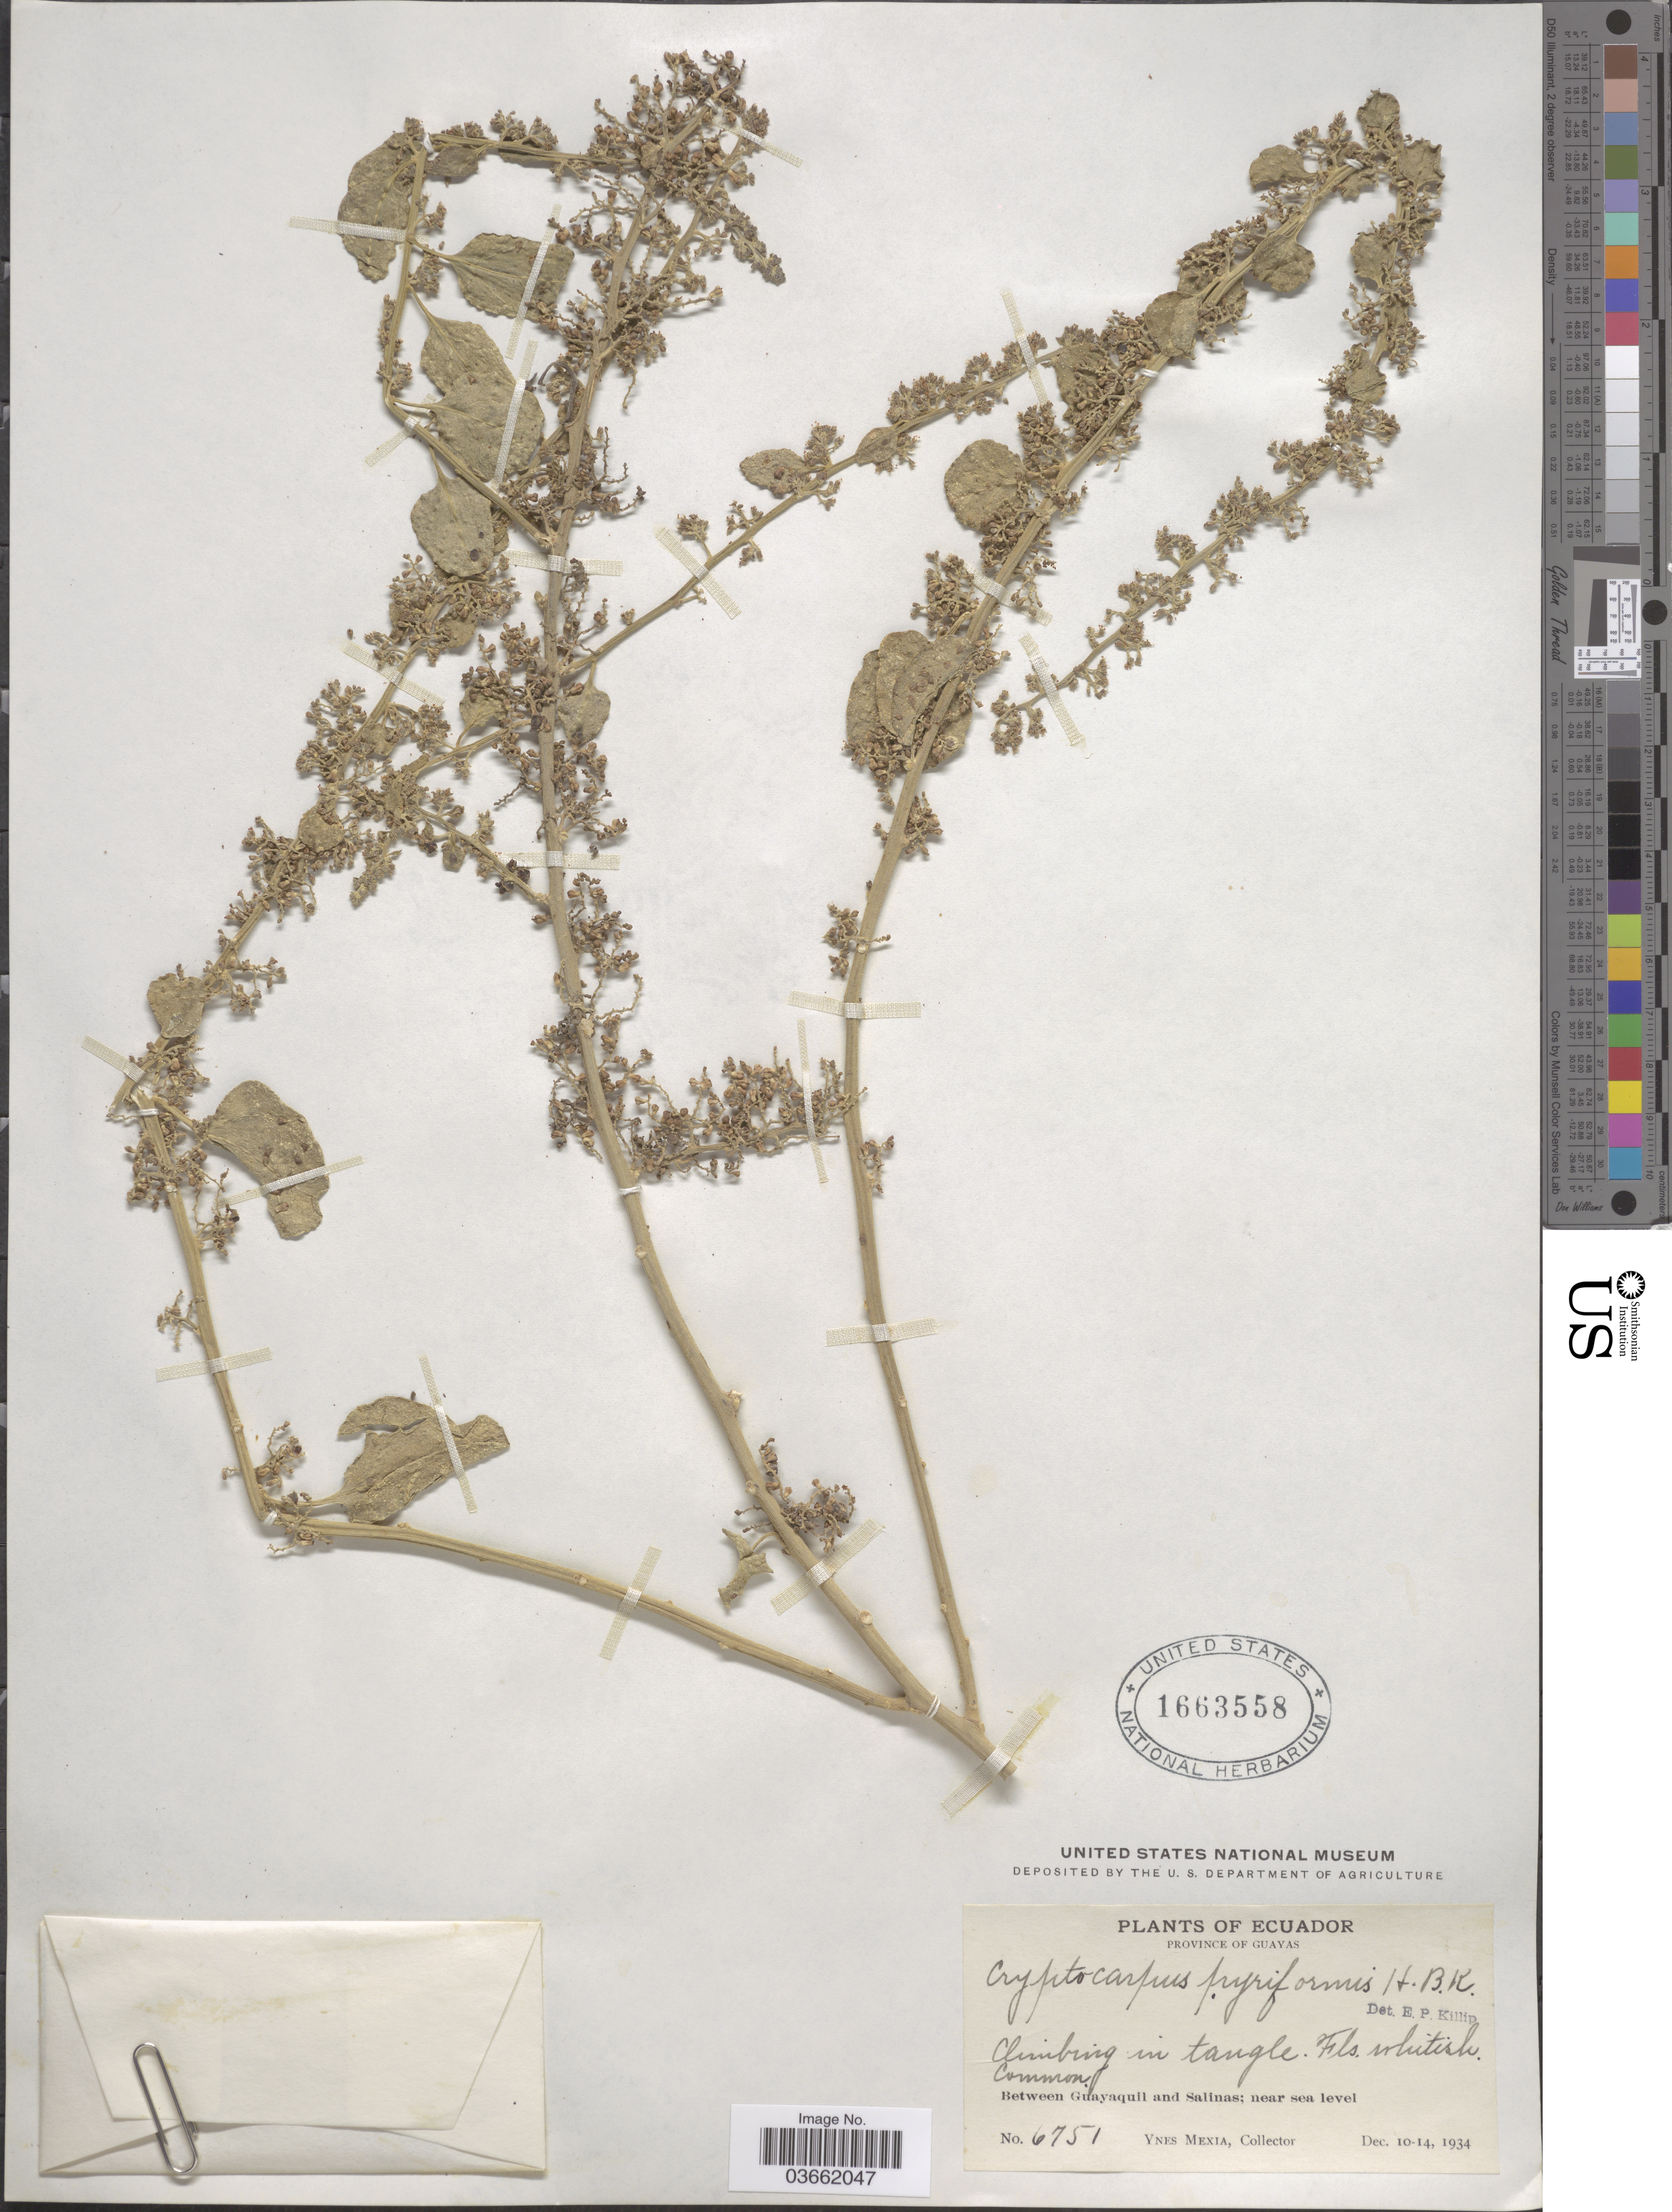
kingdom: Plantae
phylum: Tracheophyta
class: Magnoliopsida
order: Caryophyllales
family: Nyctaginaceae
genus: Cryptocarpus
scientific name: Cryptocarpus pyriformis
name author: Kunth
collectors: Y. Mexia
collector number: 6751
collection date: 1934-12-10/1934-12-14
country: Ecuador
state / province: Guayas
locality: Between Guayaquil and Salinas.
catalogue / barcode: US 1663558